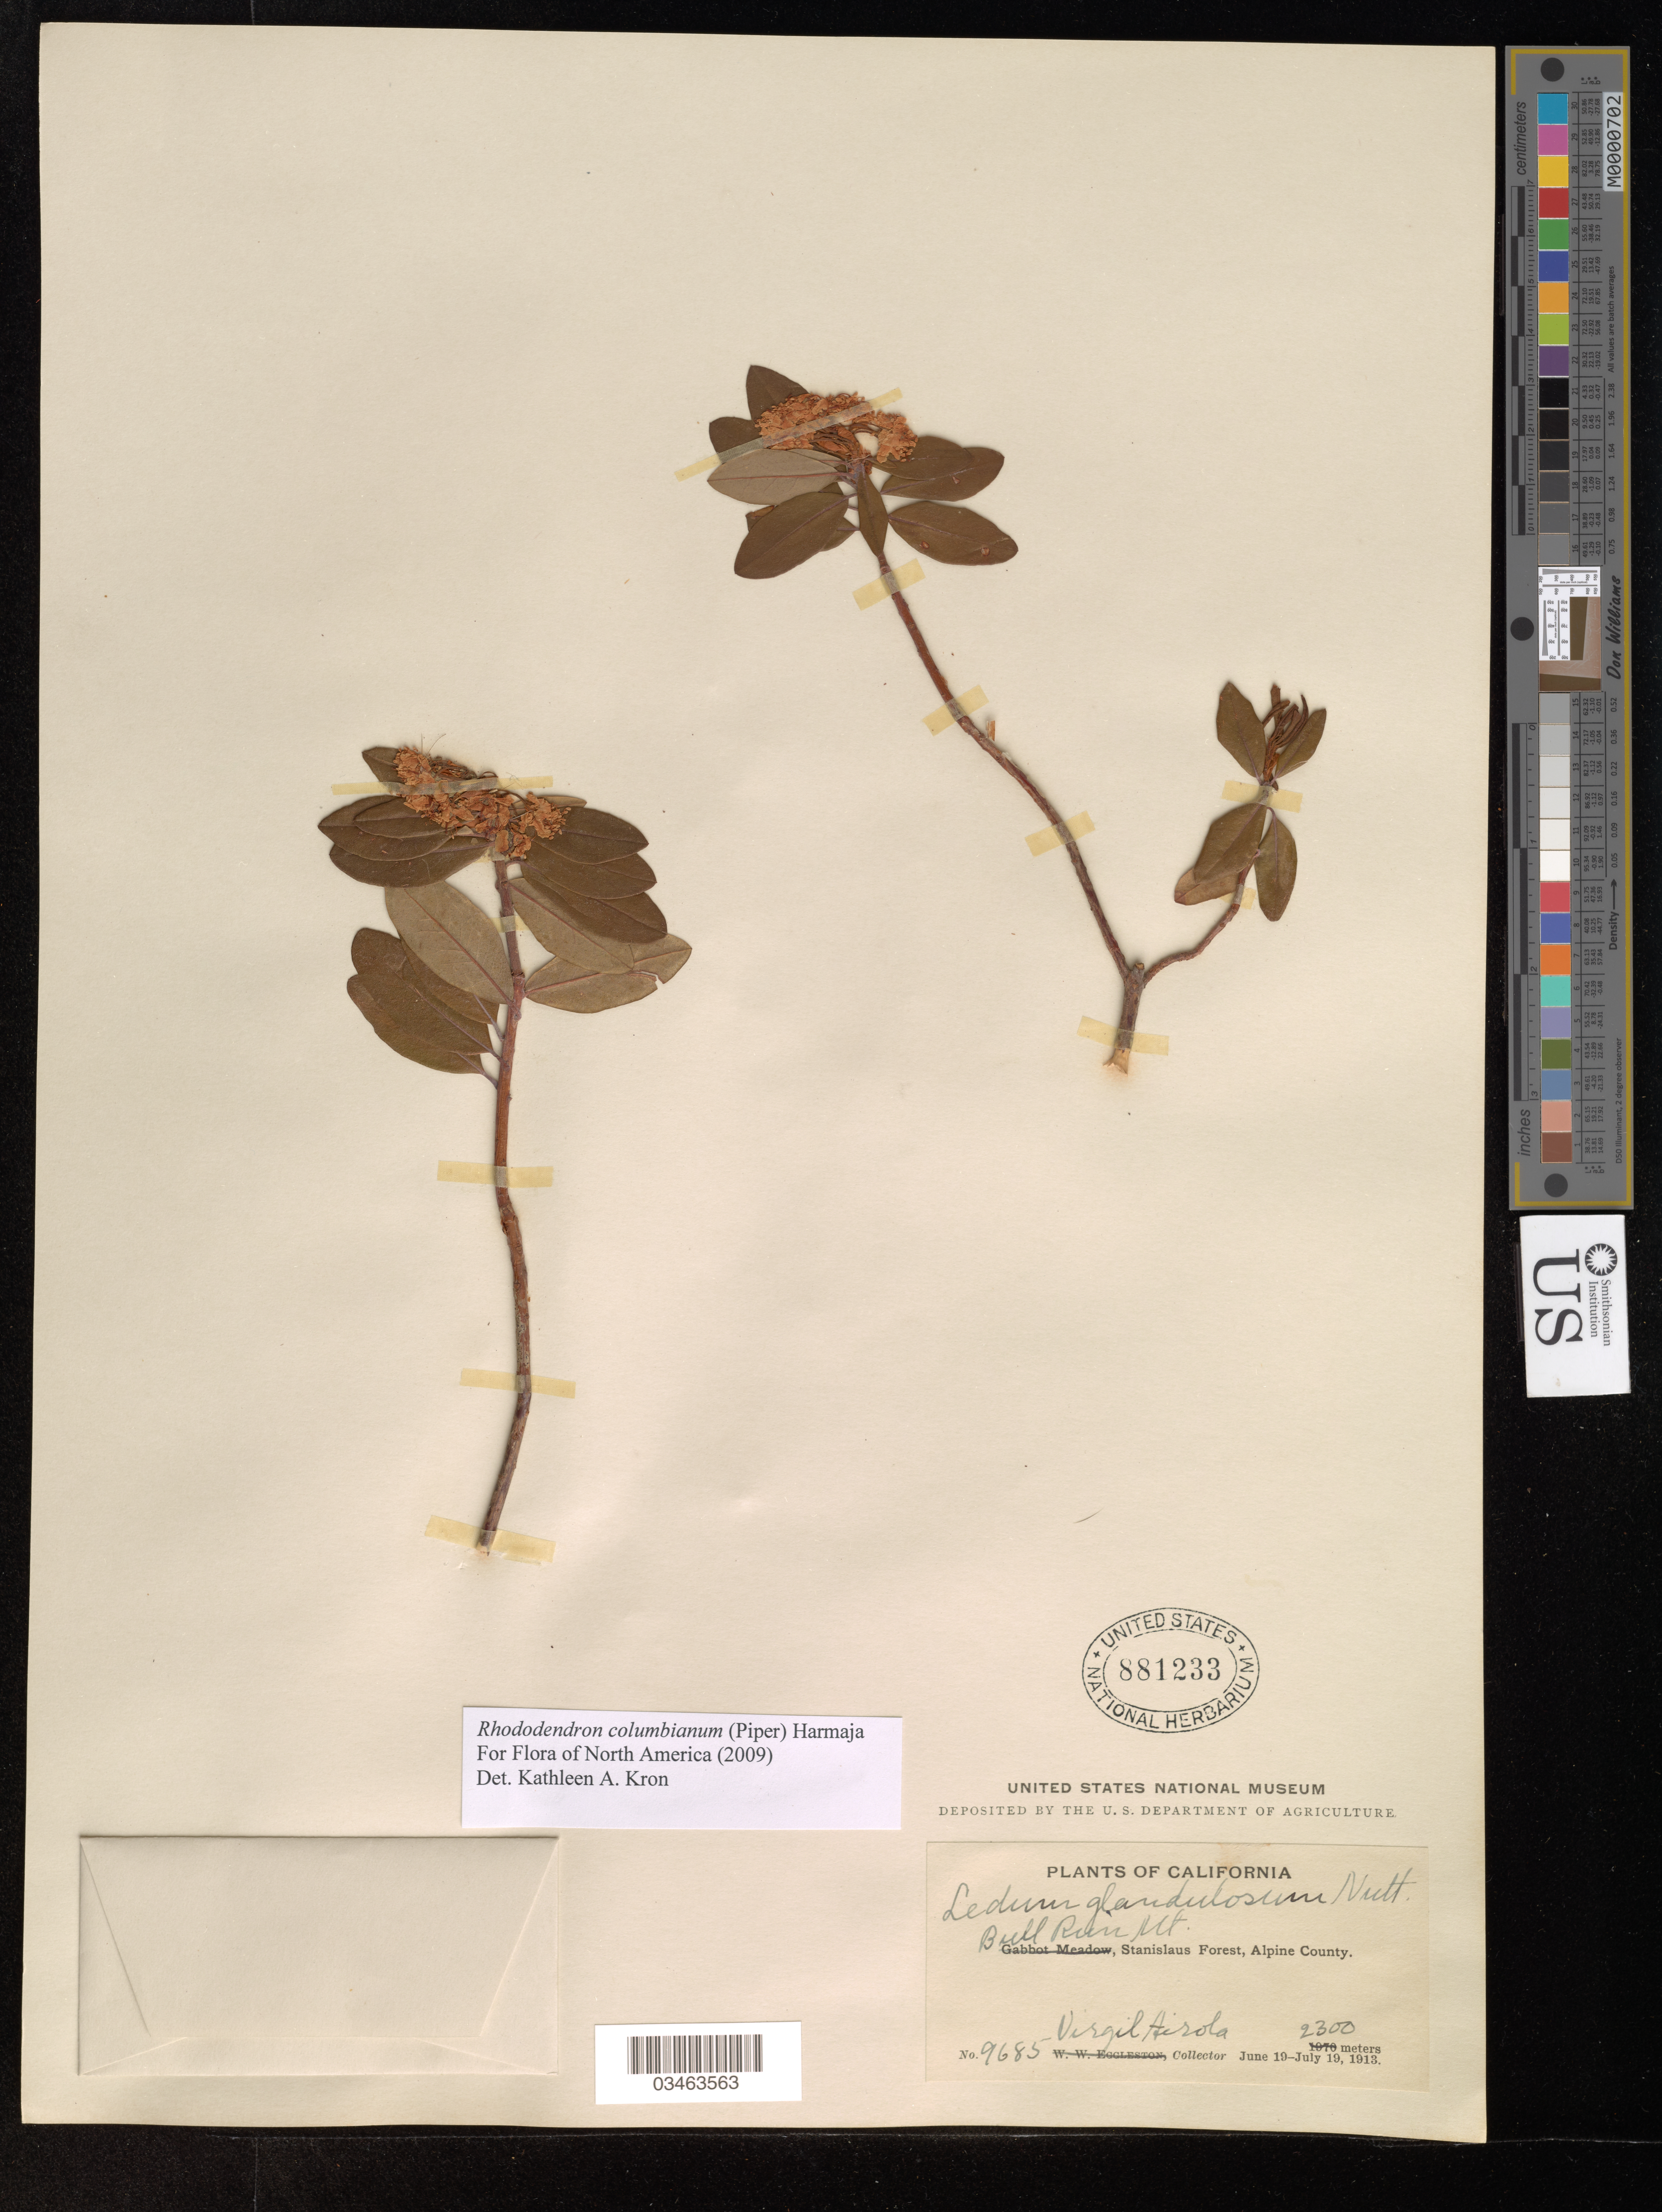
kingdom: Plantae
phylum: Tracheophyta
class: Magnoliopsida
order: Ericales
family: Ericaceae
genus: Rhododendron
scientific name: Rhododendron columbianum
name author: (Piper) Harmaja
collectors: V. Hirola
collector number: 9685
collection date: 1913-06-19/1913-07-19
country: United States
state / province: California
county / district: Alpine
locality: Bull Run Mt., Stanislaus Forest, Alpine County.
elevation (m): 2300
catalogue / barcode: US 881233